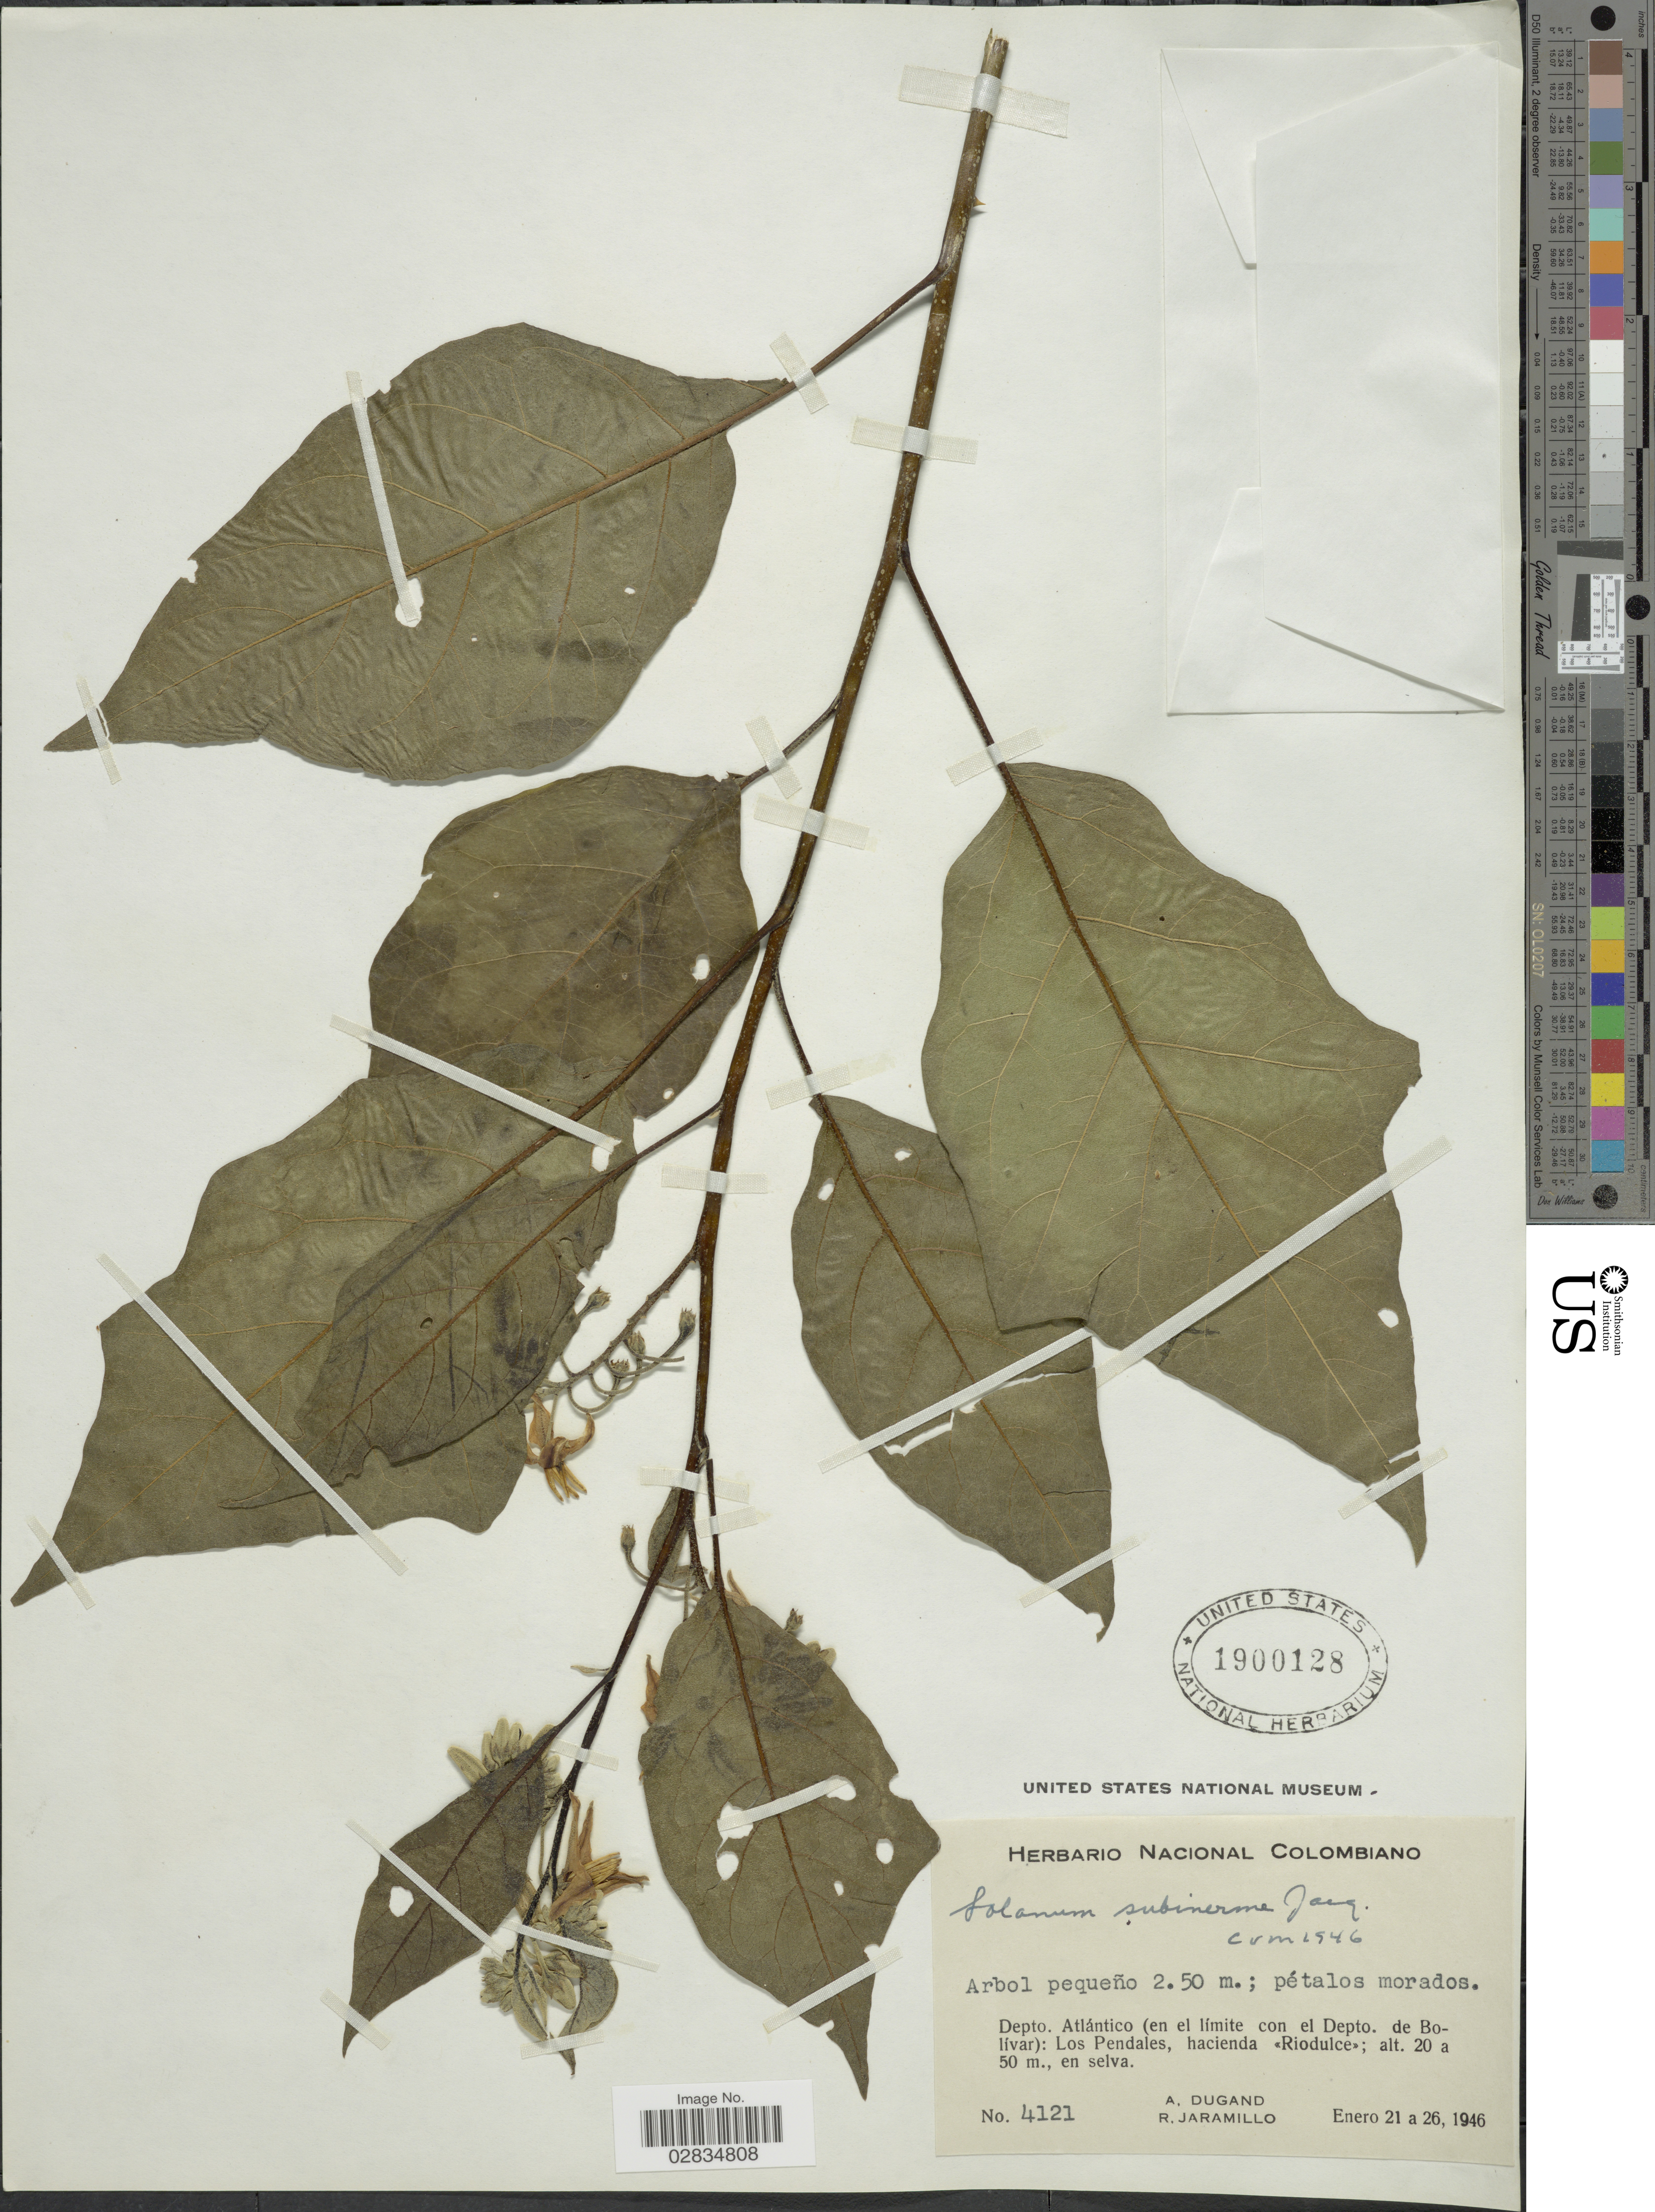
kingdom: Plantae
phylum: Tracheophyta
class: Magnoliopsida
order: Solanales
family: Solanaceae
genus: Solanum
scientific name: Solanum subinerme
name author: Jacq.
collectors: A. Dugand & R. Jaramillo M.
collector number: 4121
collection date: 1946-01-21/1946-01-26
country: Colombia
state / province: Atlántico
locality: Depto. Atlántico (en el límite con el Depto. de Bolívar): Los Pendales, hacienda <<Riodulce>>.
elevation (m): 20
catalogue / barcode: US 1900128